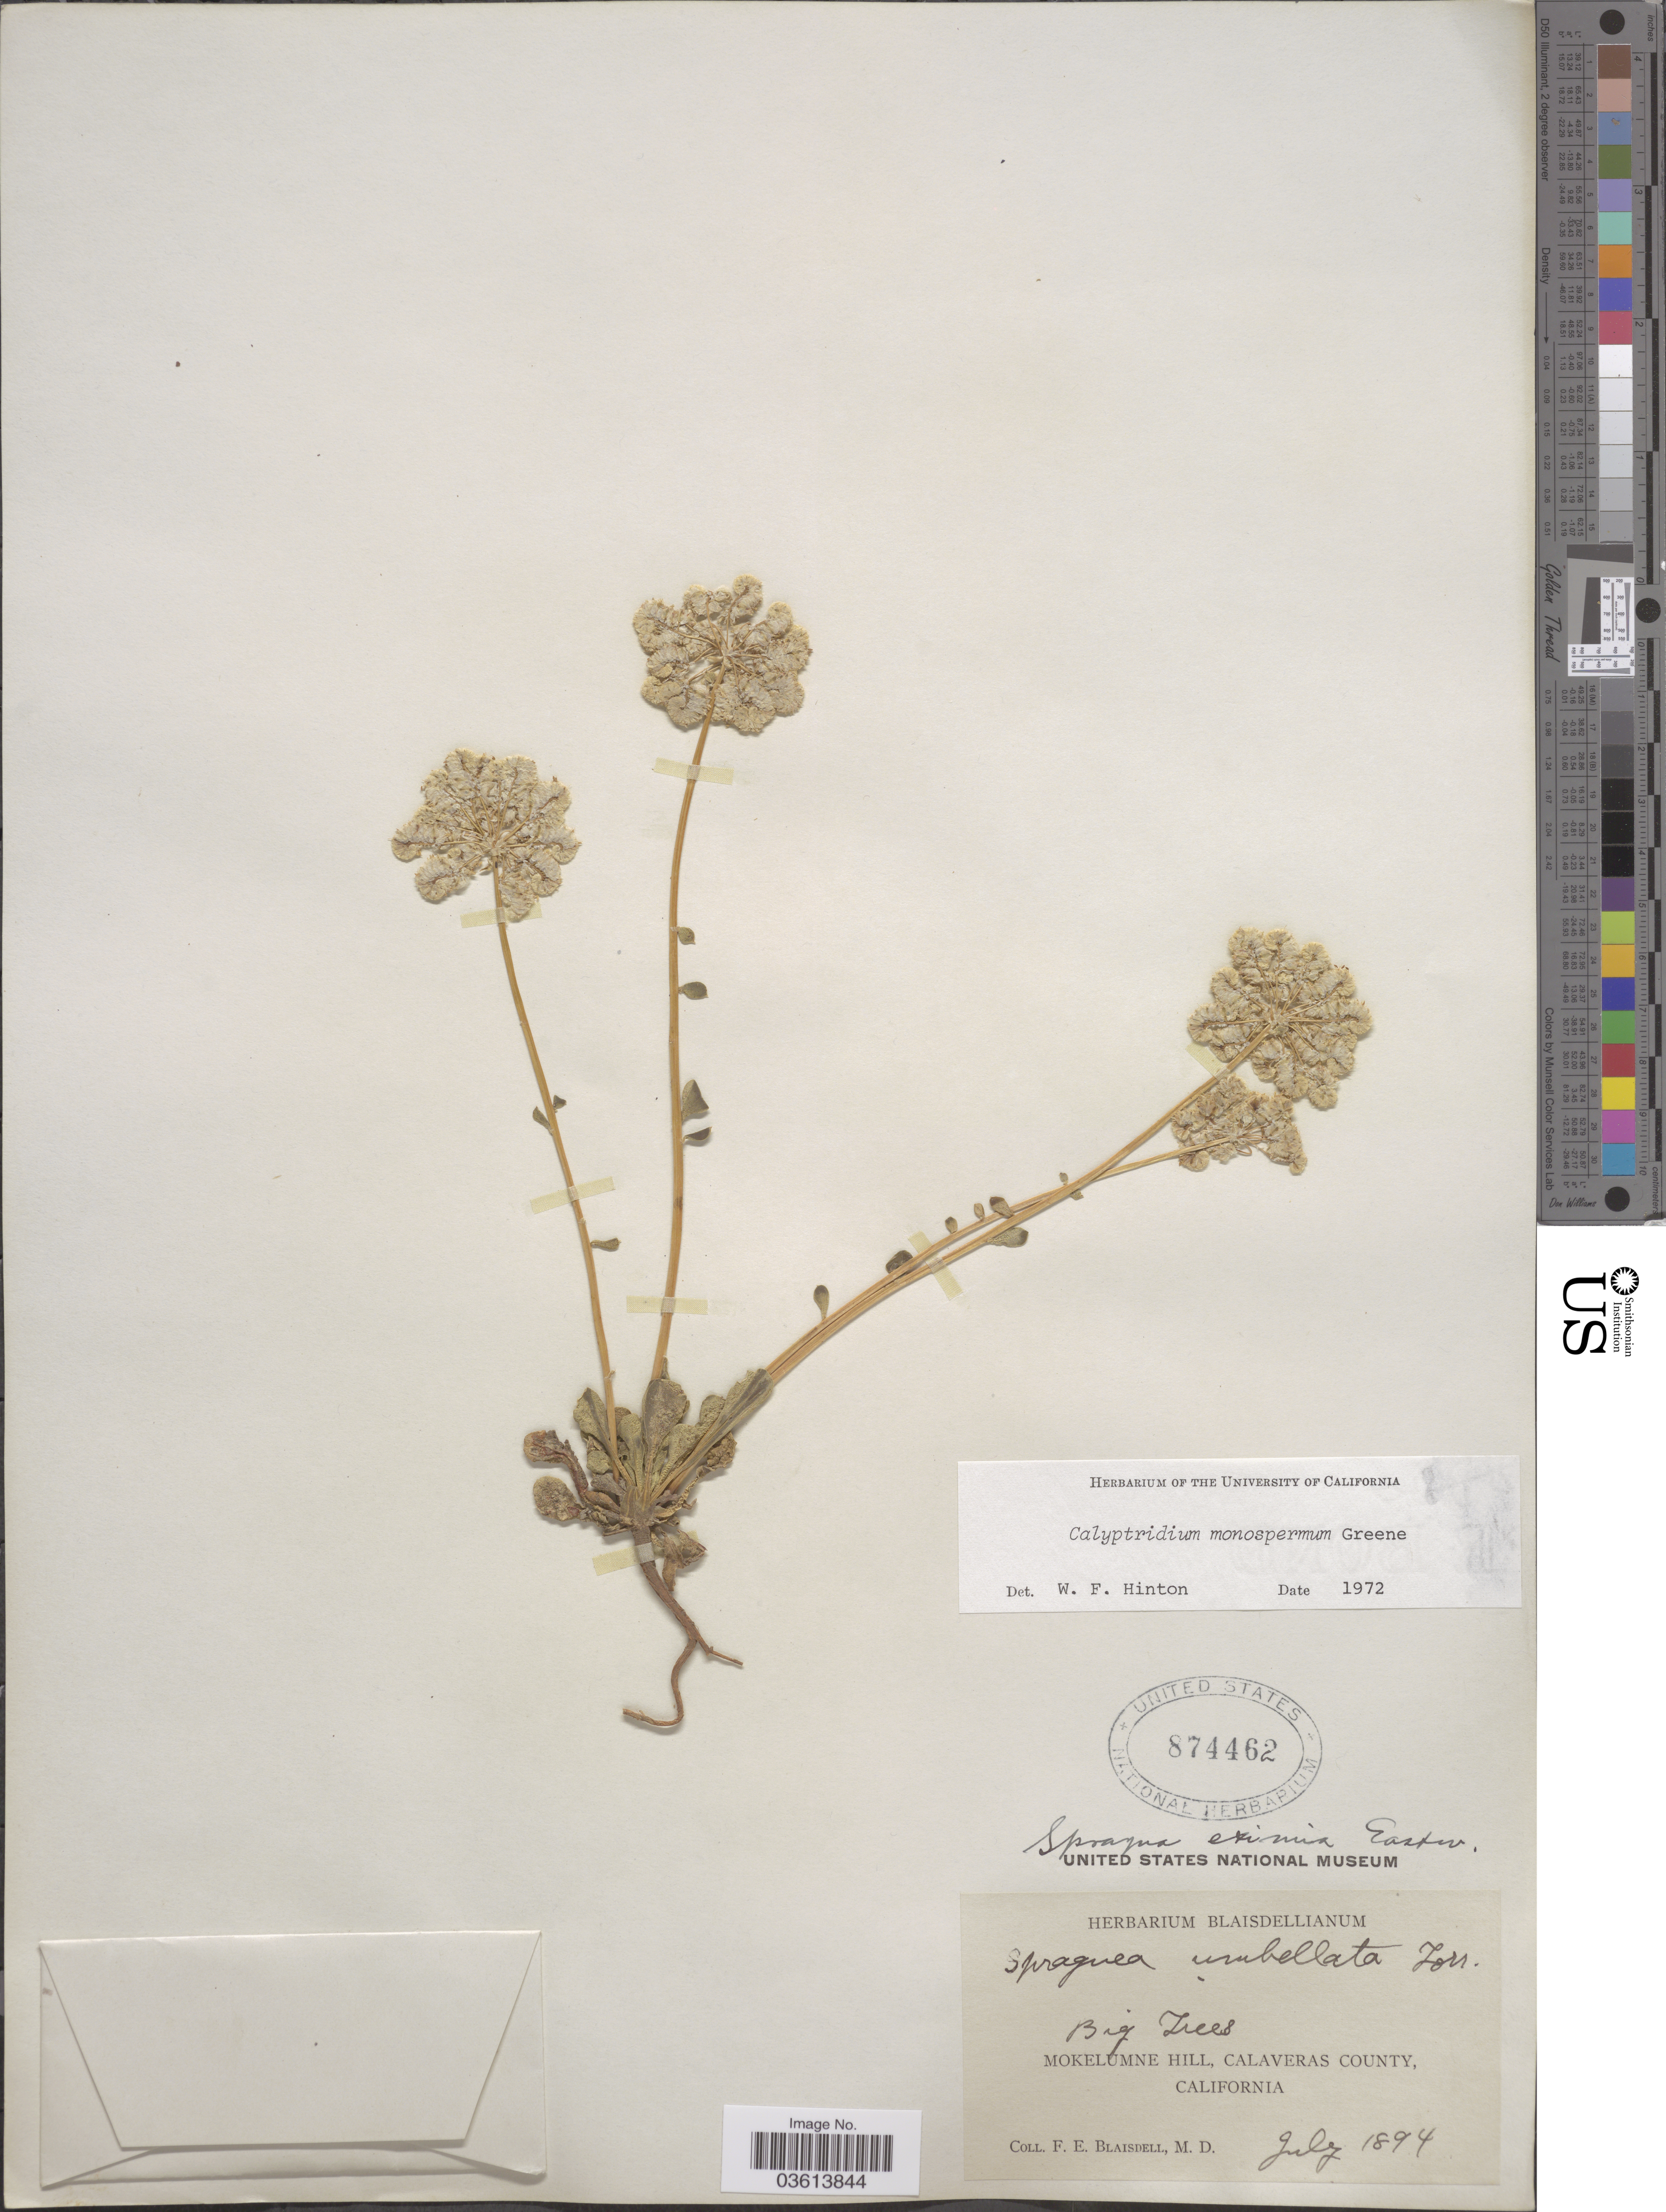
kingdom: Plantae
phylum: Tracheophyta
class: Magnoliopsida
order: Caryophyllales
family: Montiaceae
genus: Calyptridium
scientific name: Calyptridium monospermum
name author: Greene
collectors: F. Blaisdell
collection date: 1894-07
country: United States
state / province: California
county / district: Calaveras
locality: Big Trees. Mokelumne Hill, Calaveras County.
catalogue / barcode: US 874462